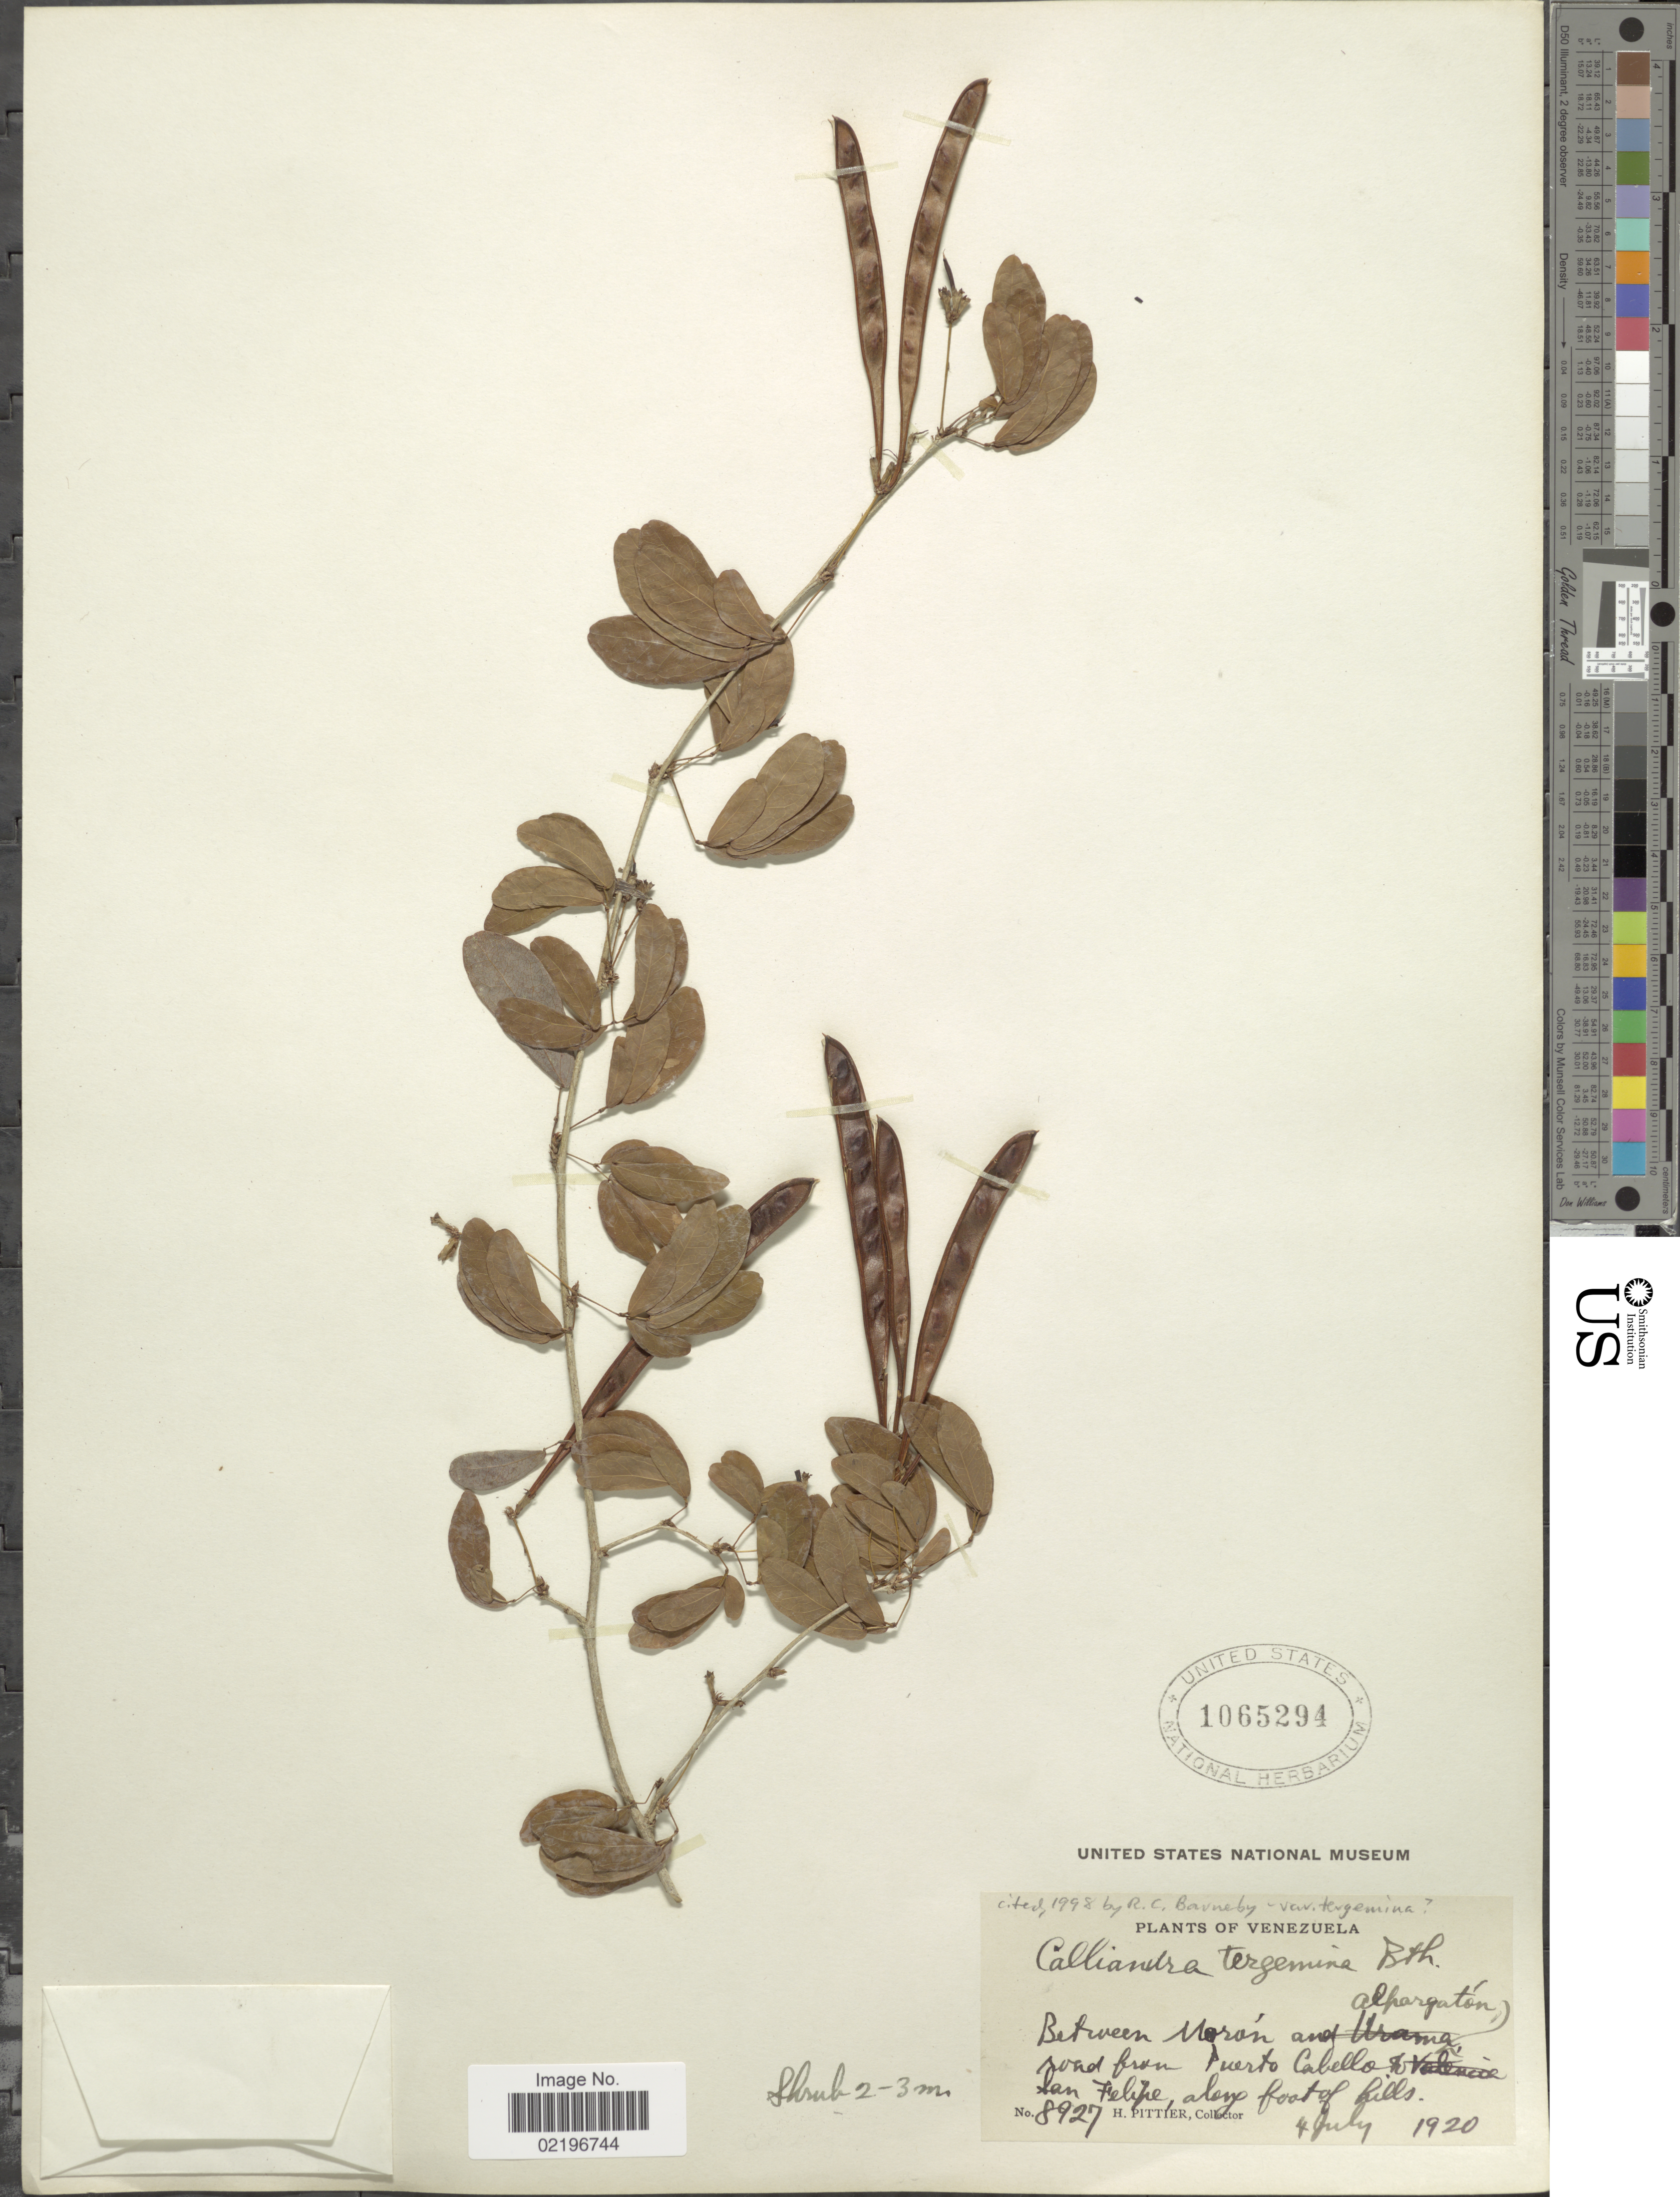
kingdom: Plantae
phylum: Tracheophyta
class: Magnoliopsida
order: Fabales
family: Fabaceae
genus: Calliandra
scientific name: Calliandra tergemina var. tergemina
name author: (L.) Benth.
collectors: H. F. Pittier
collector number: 8927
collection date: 1920-07-04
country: Venezuela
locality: Between Moron and Alpargaton, road from Puerto Cabello. San Felipe, along foot of hills.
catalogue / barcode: US 1065294